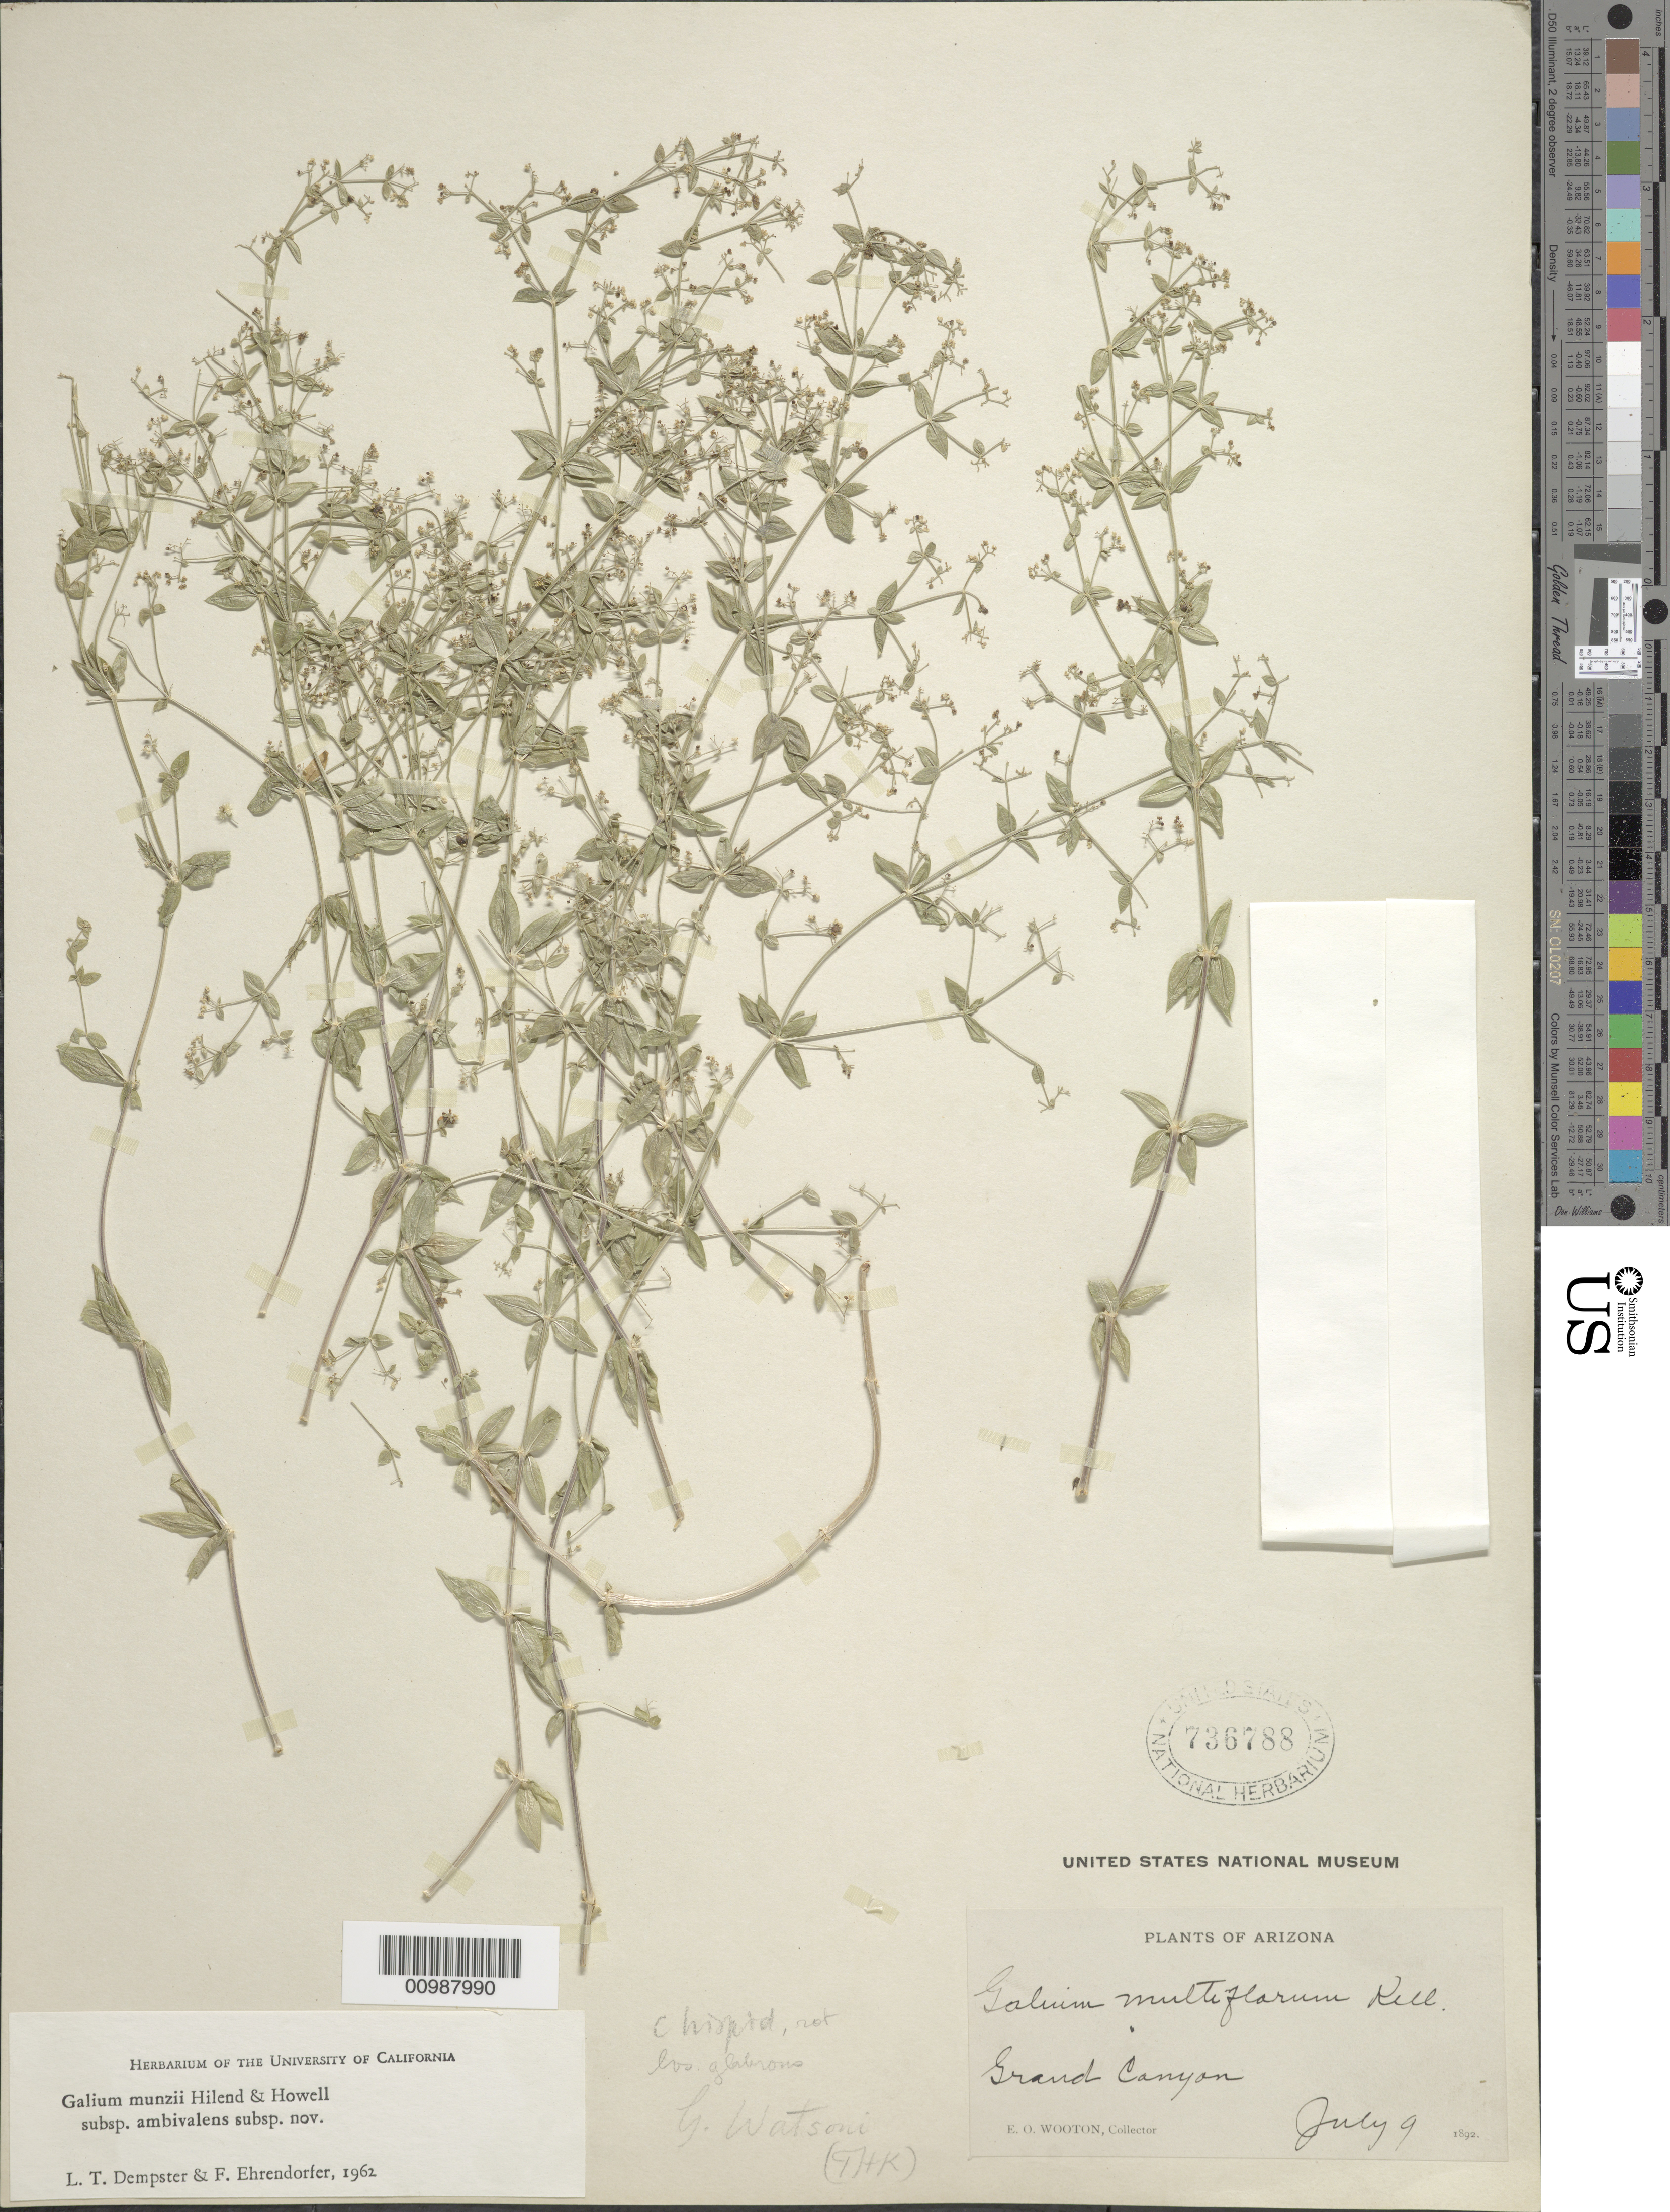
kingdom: Plantae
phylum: Tracheophyta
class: Magnoliopsida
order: Gentianales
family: Rubiaceae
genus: Galium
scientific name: Galium munzii subsp. munzii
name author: Hilend & J.T. Howell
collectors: E. O. Wooton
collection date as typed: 09 Jul 1892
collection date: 1892-07-09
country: United States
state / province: Arizona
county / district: Coconino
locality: Grand Canyon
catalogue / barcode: US 736788